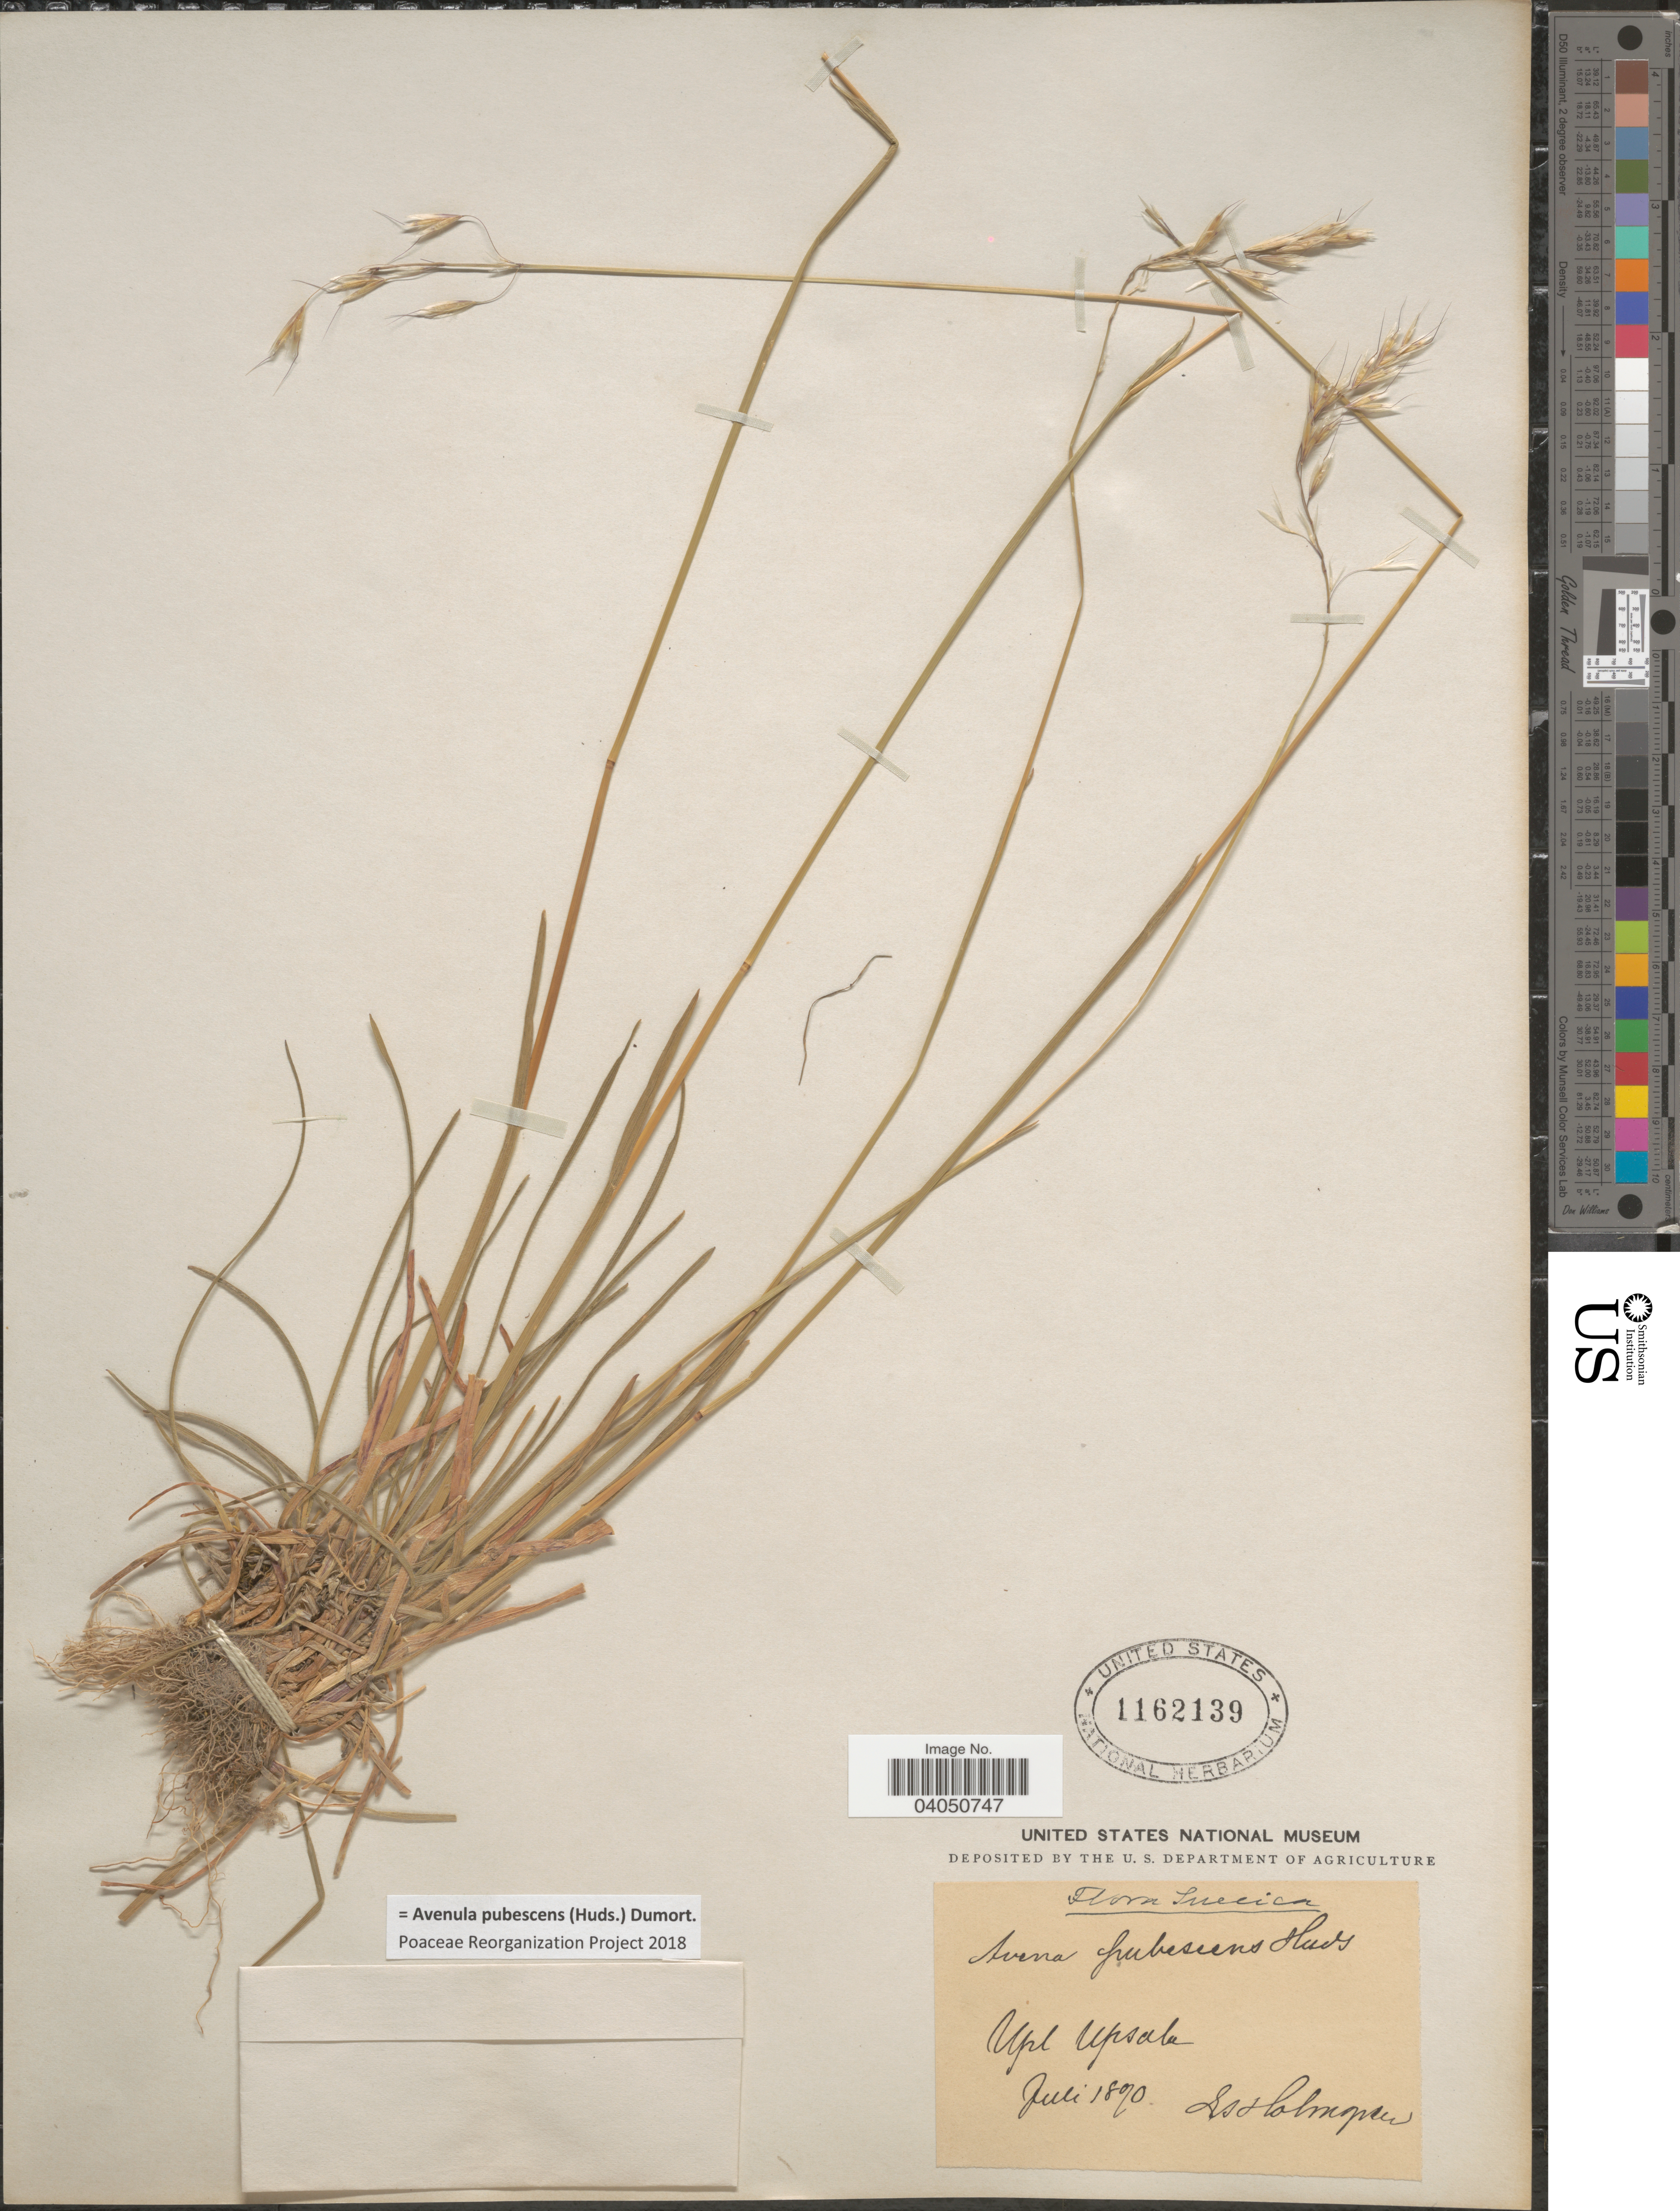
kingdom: Plantae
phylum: Tracheophyta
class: Liliopsida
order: Poales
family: Poaceae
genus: Avenula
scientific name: Avenula pubescens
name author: (Huds.) Dumort.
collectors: E. Holmgren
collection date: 1890-07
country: Sweden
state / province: Uppsala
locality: Suecica. Upl Upsala.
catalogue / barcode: US 1162139